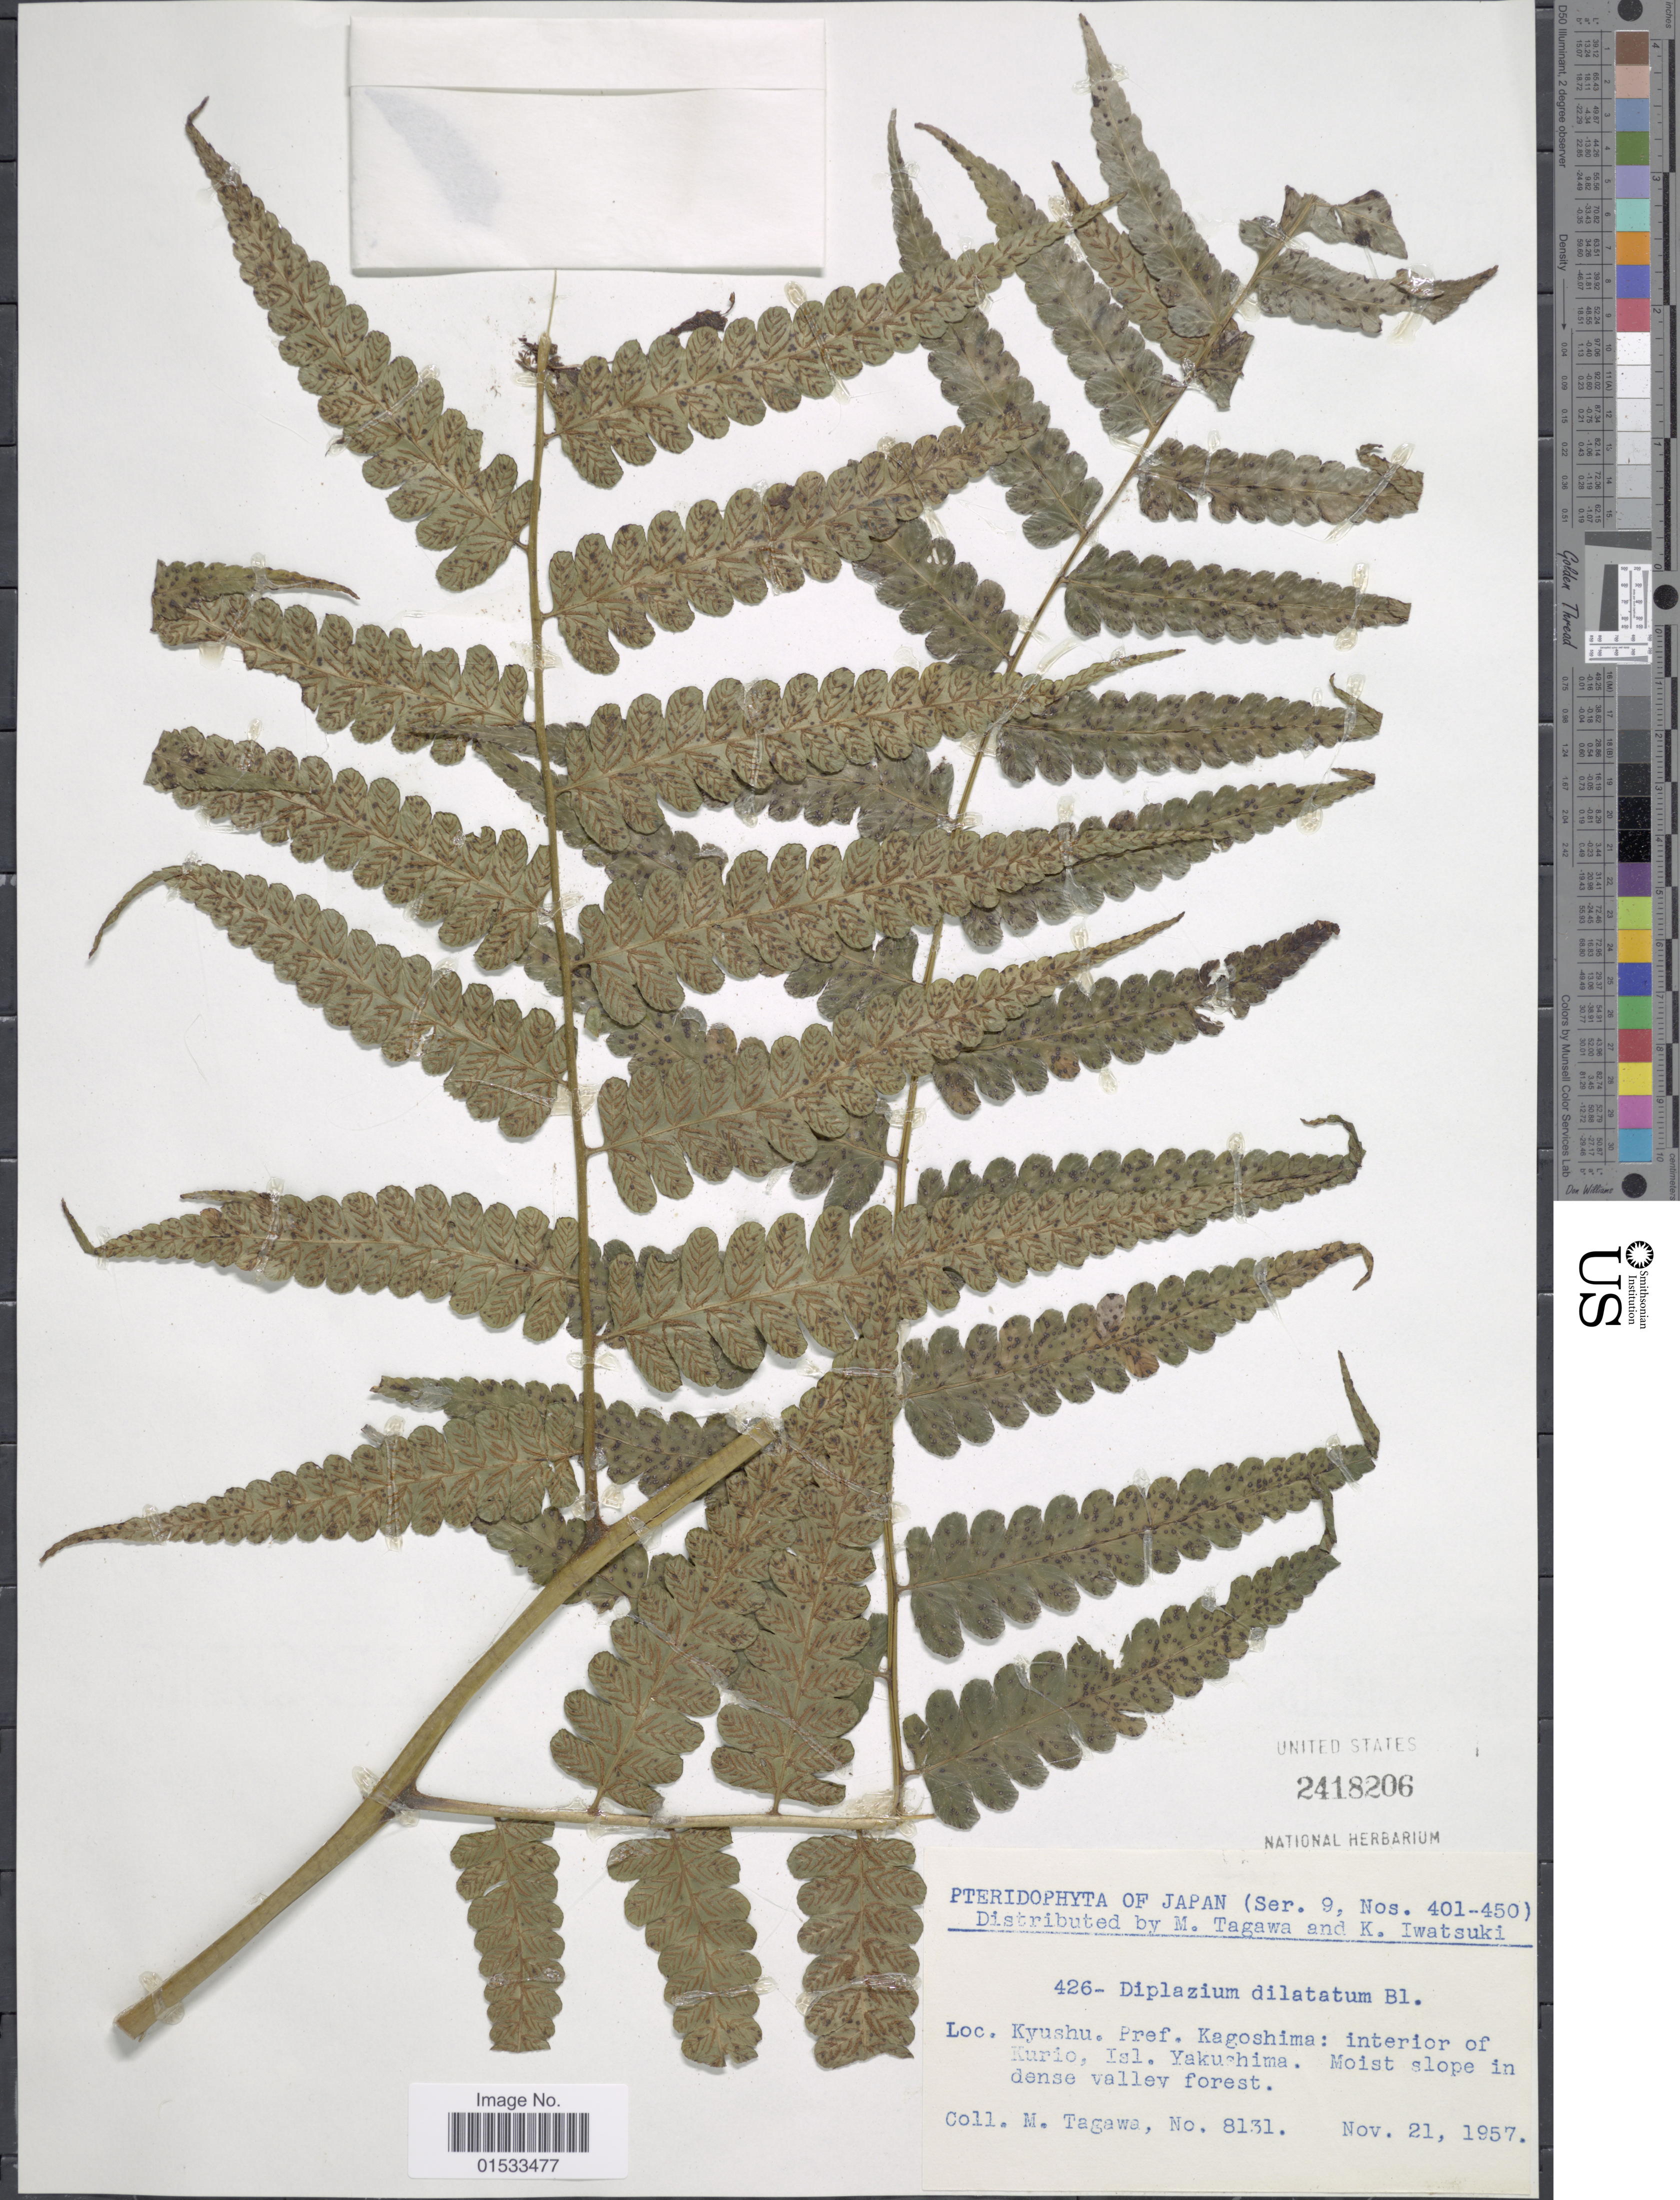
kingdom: Plantae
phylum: Tracheophyta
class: Polypodiopsida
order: Polypodiales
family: Athyriaceae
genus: Diplazium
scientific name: Diplazium dilatatum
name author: Blume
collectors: M. Tagawa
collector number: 8131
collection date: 1957-11-21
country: Japan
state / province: Kagosima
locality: Kyushu, Isl. Yakushima, interior of Kurio, Isl. Yakushima.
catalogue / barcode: US 2418206